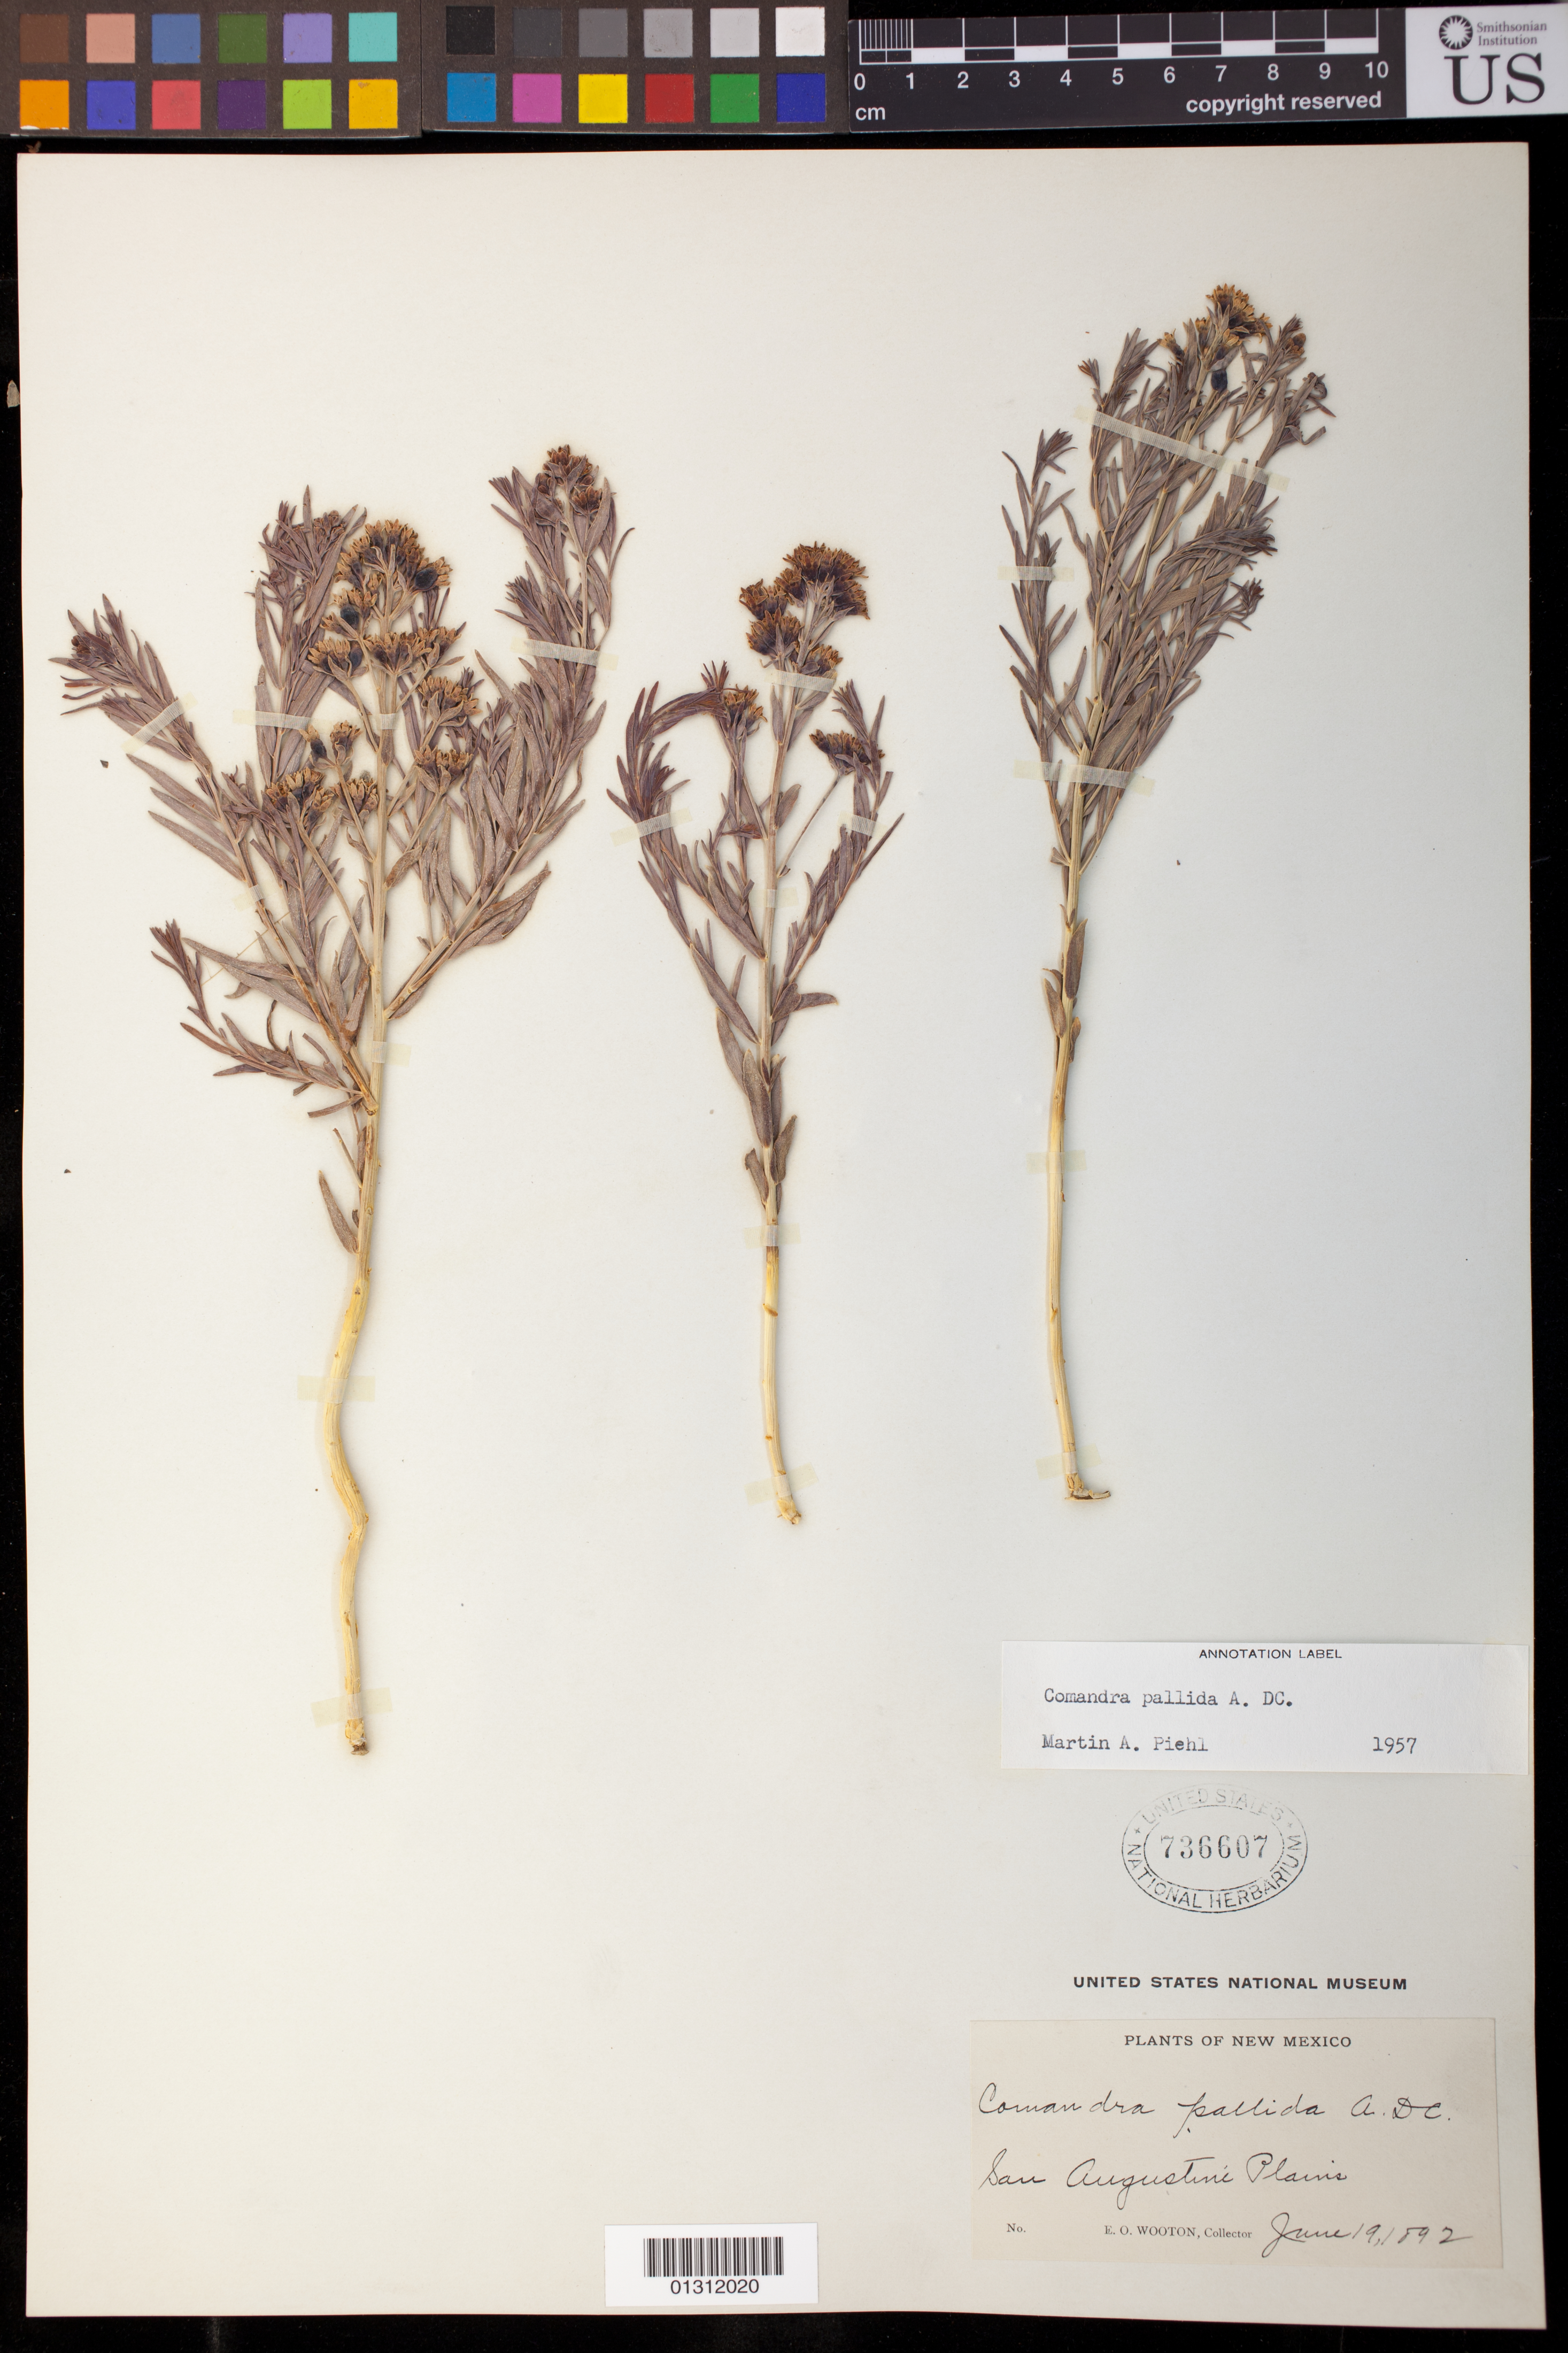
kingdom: Plantae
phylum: Tracheophyta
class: Magnoliopsida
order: Santalales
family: Comandraceae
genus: Comandra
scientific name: Comandra pallida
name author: A. DC.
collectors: E. O. Wooton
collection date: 1892-06-19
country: United States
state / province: New Mexico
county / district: Catron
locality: San Augustine Plains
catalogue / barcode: US 736607